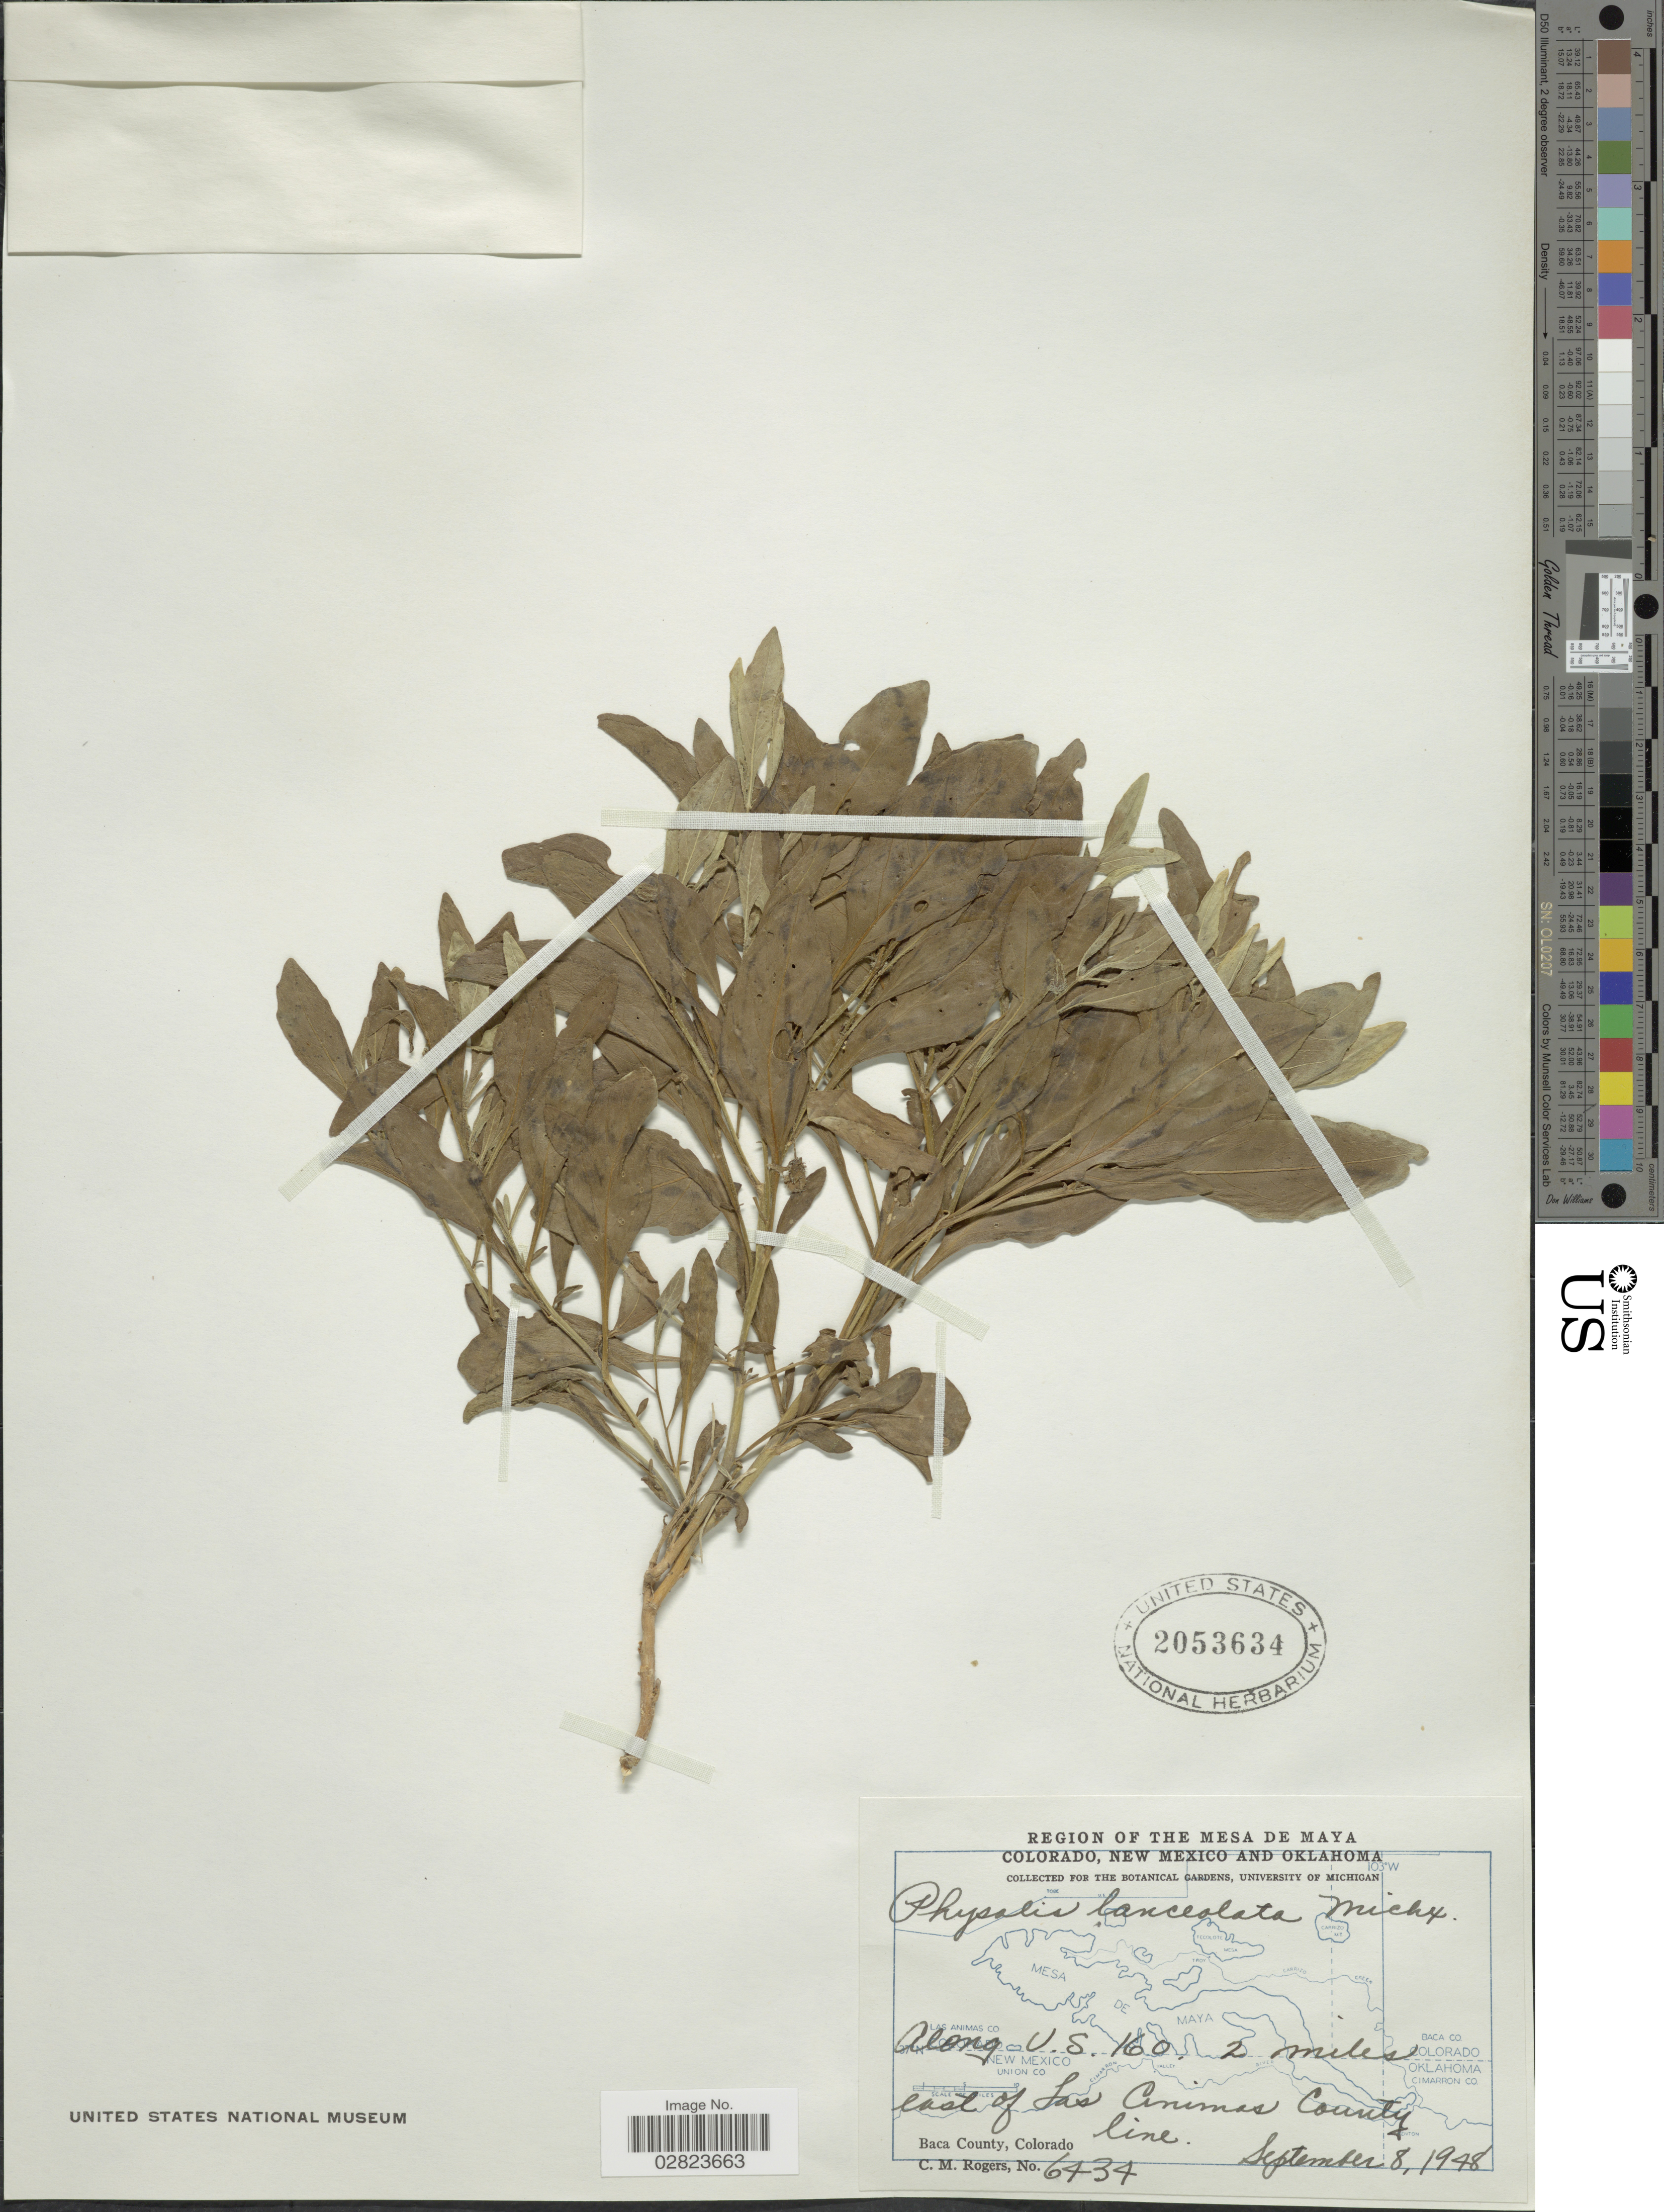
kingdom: Plantae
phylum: Tracheophyta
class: Magnoliopsida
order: Solanales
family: Solanaceae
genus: Physalis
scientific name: Physalis lanceolata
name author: Michx.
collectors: C. M. Rogers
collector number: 6434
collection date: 1948-09-08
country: United States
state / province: Colorado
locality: Region of the Mesa de Maya. Along U.S. 160. 2 miles east of Las Animas County line. Baca County.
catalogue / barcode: US 2053634